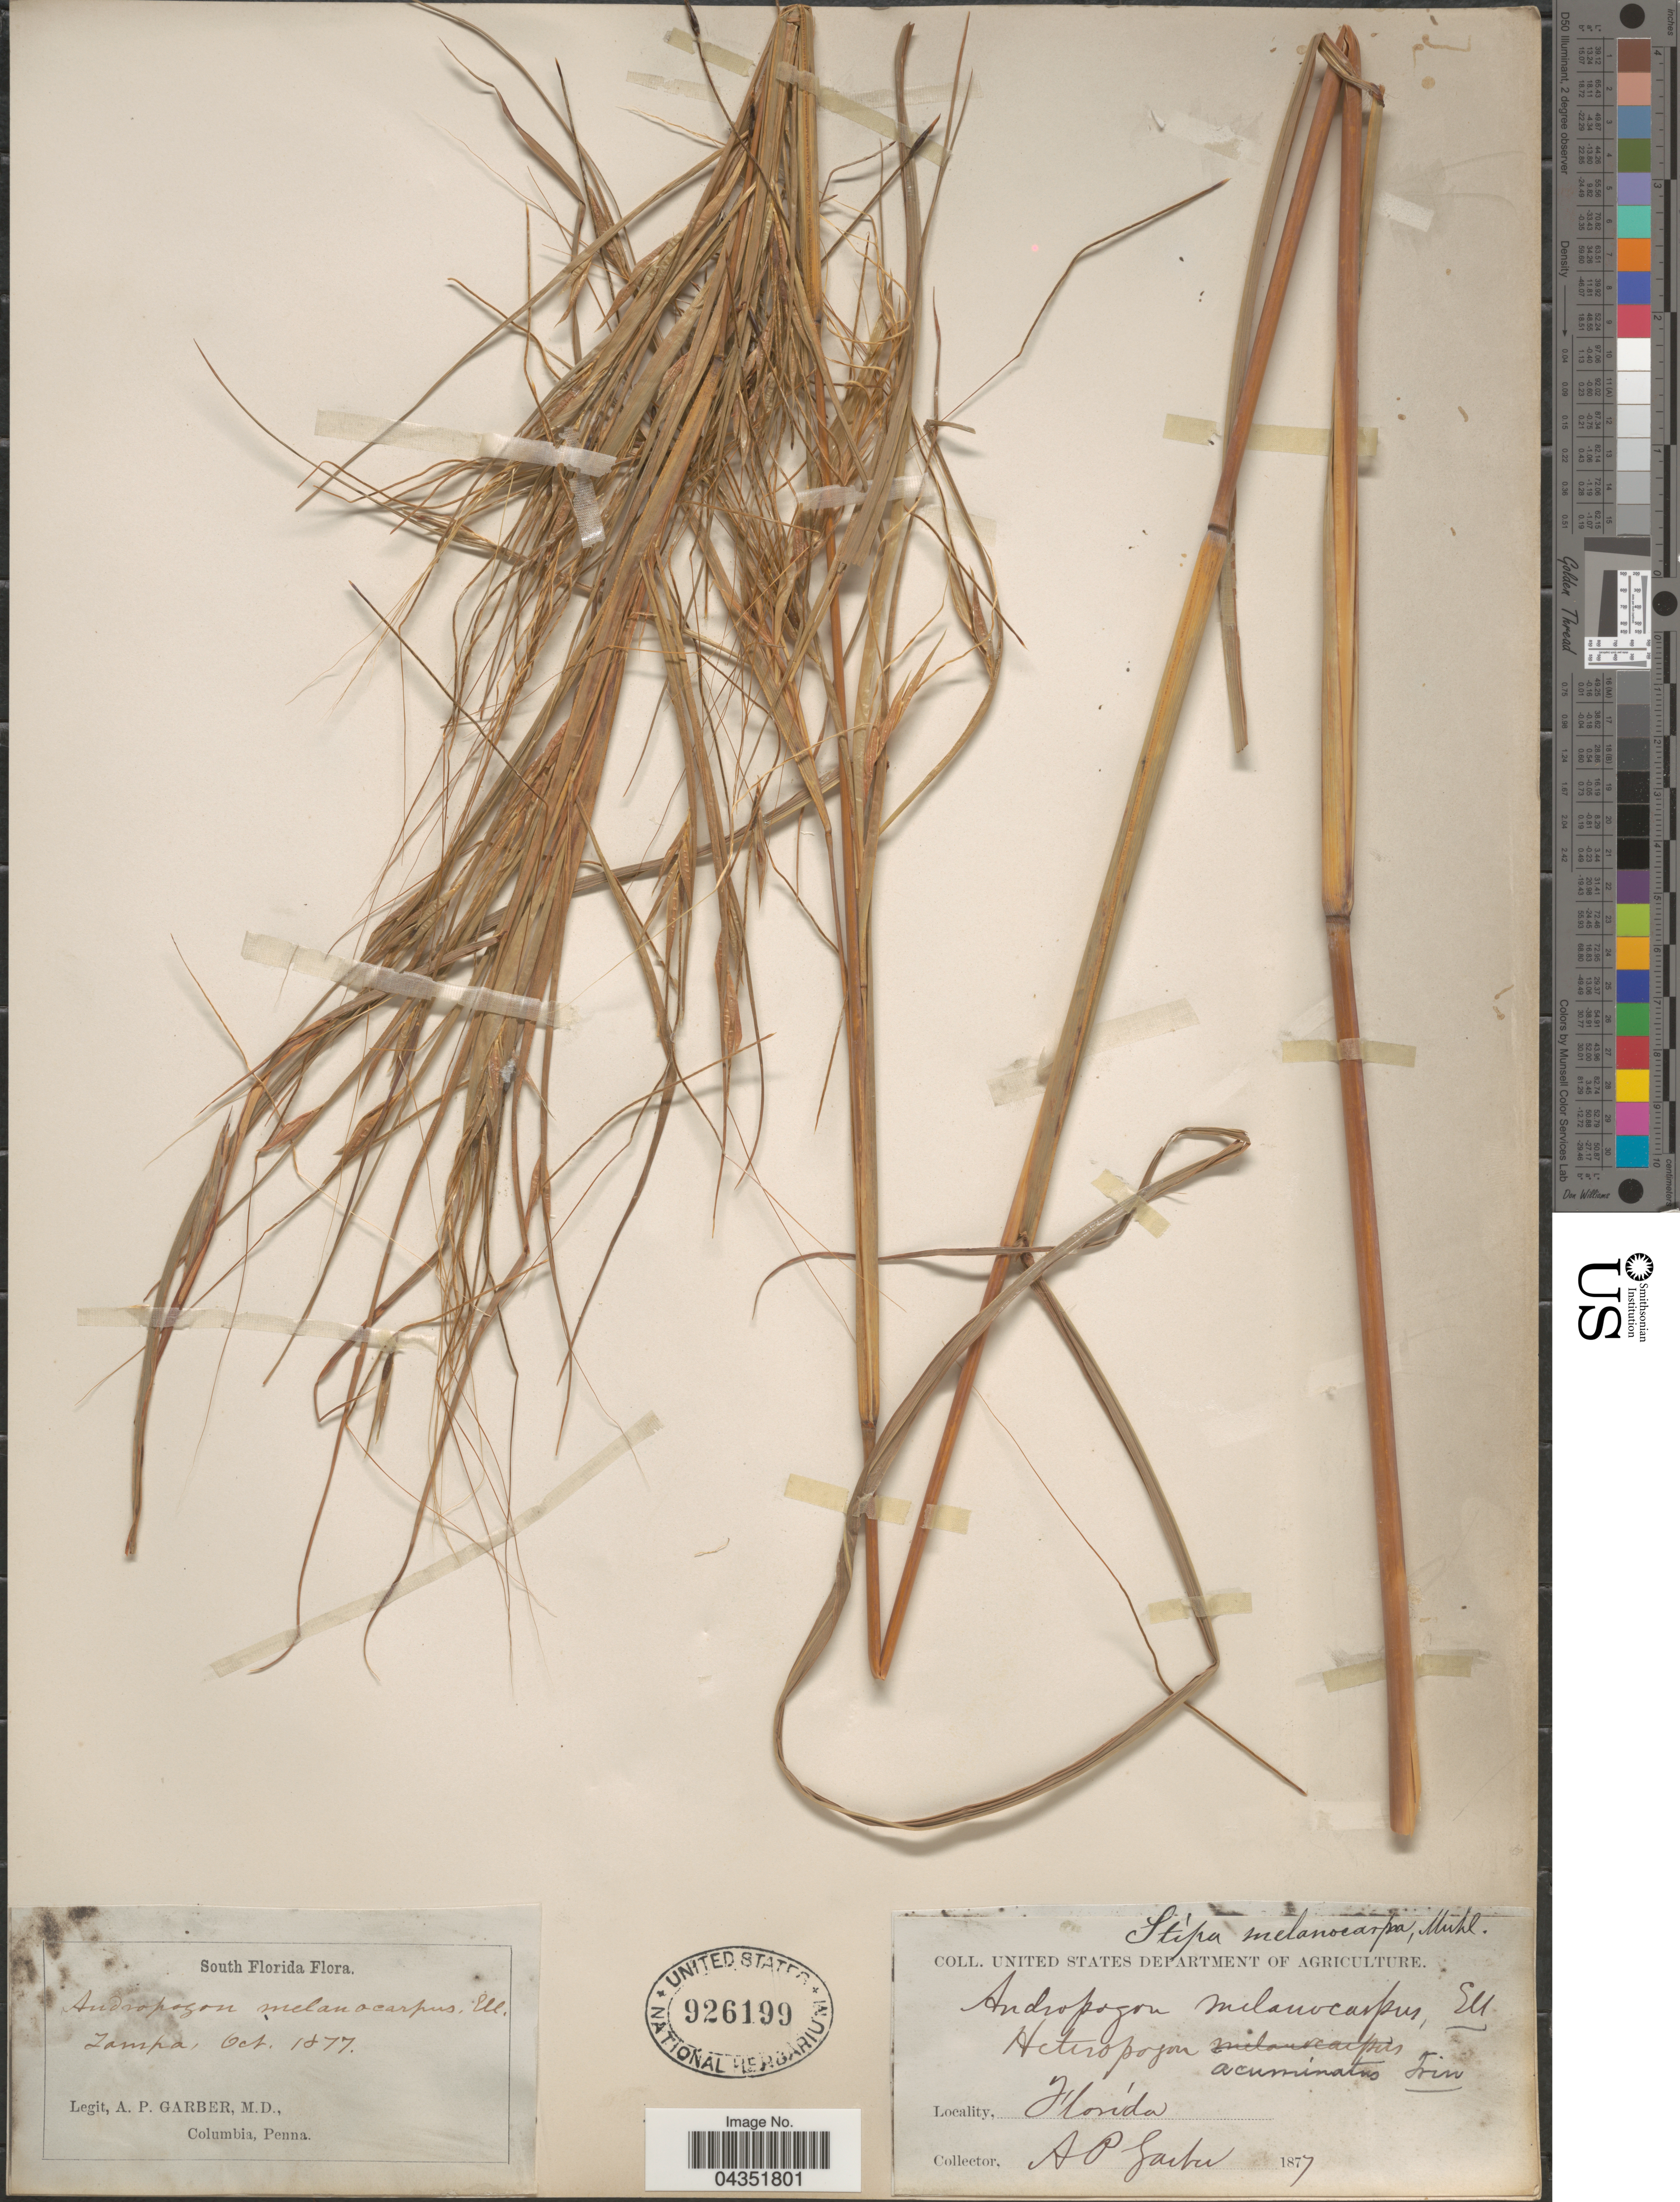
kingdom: Plantae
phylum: Tracheophyta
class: Liliopsida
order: Poales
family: Poaceae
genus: Heteropogon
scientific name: Heteropogon melanocarpus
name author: (Elliott) Benth.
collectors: A. P. Garber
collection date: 1877-10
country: United States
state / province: Florida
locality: South Florida. Tampa.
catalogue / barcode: US 926199